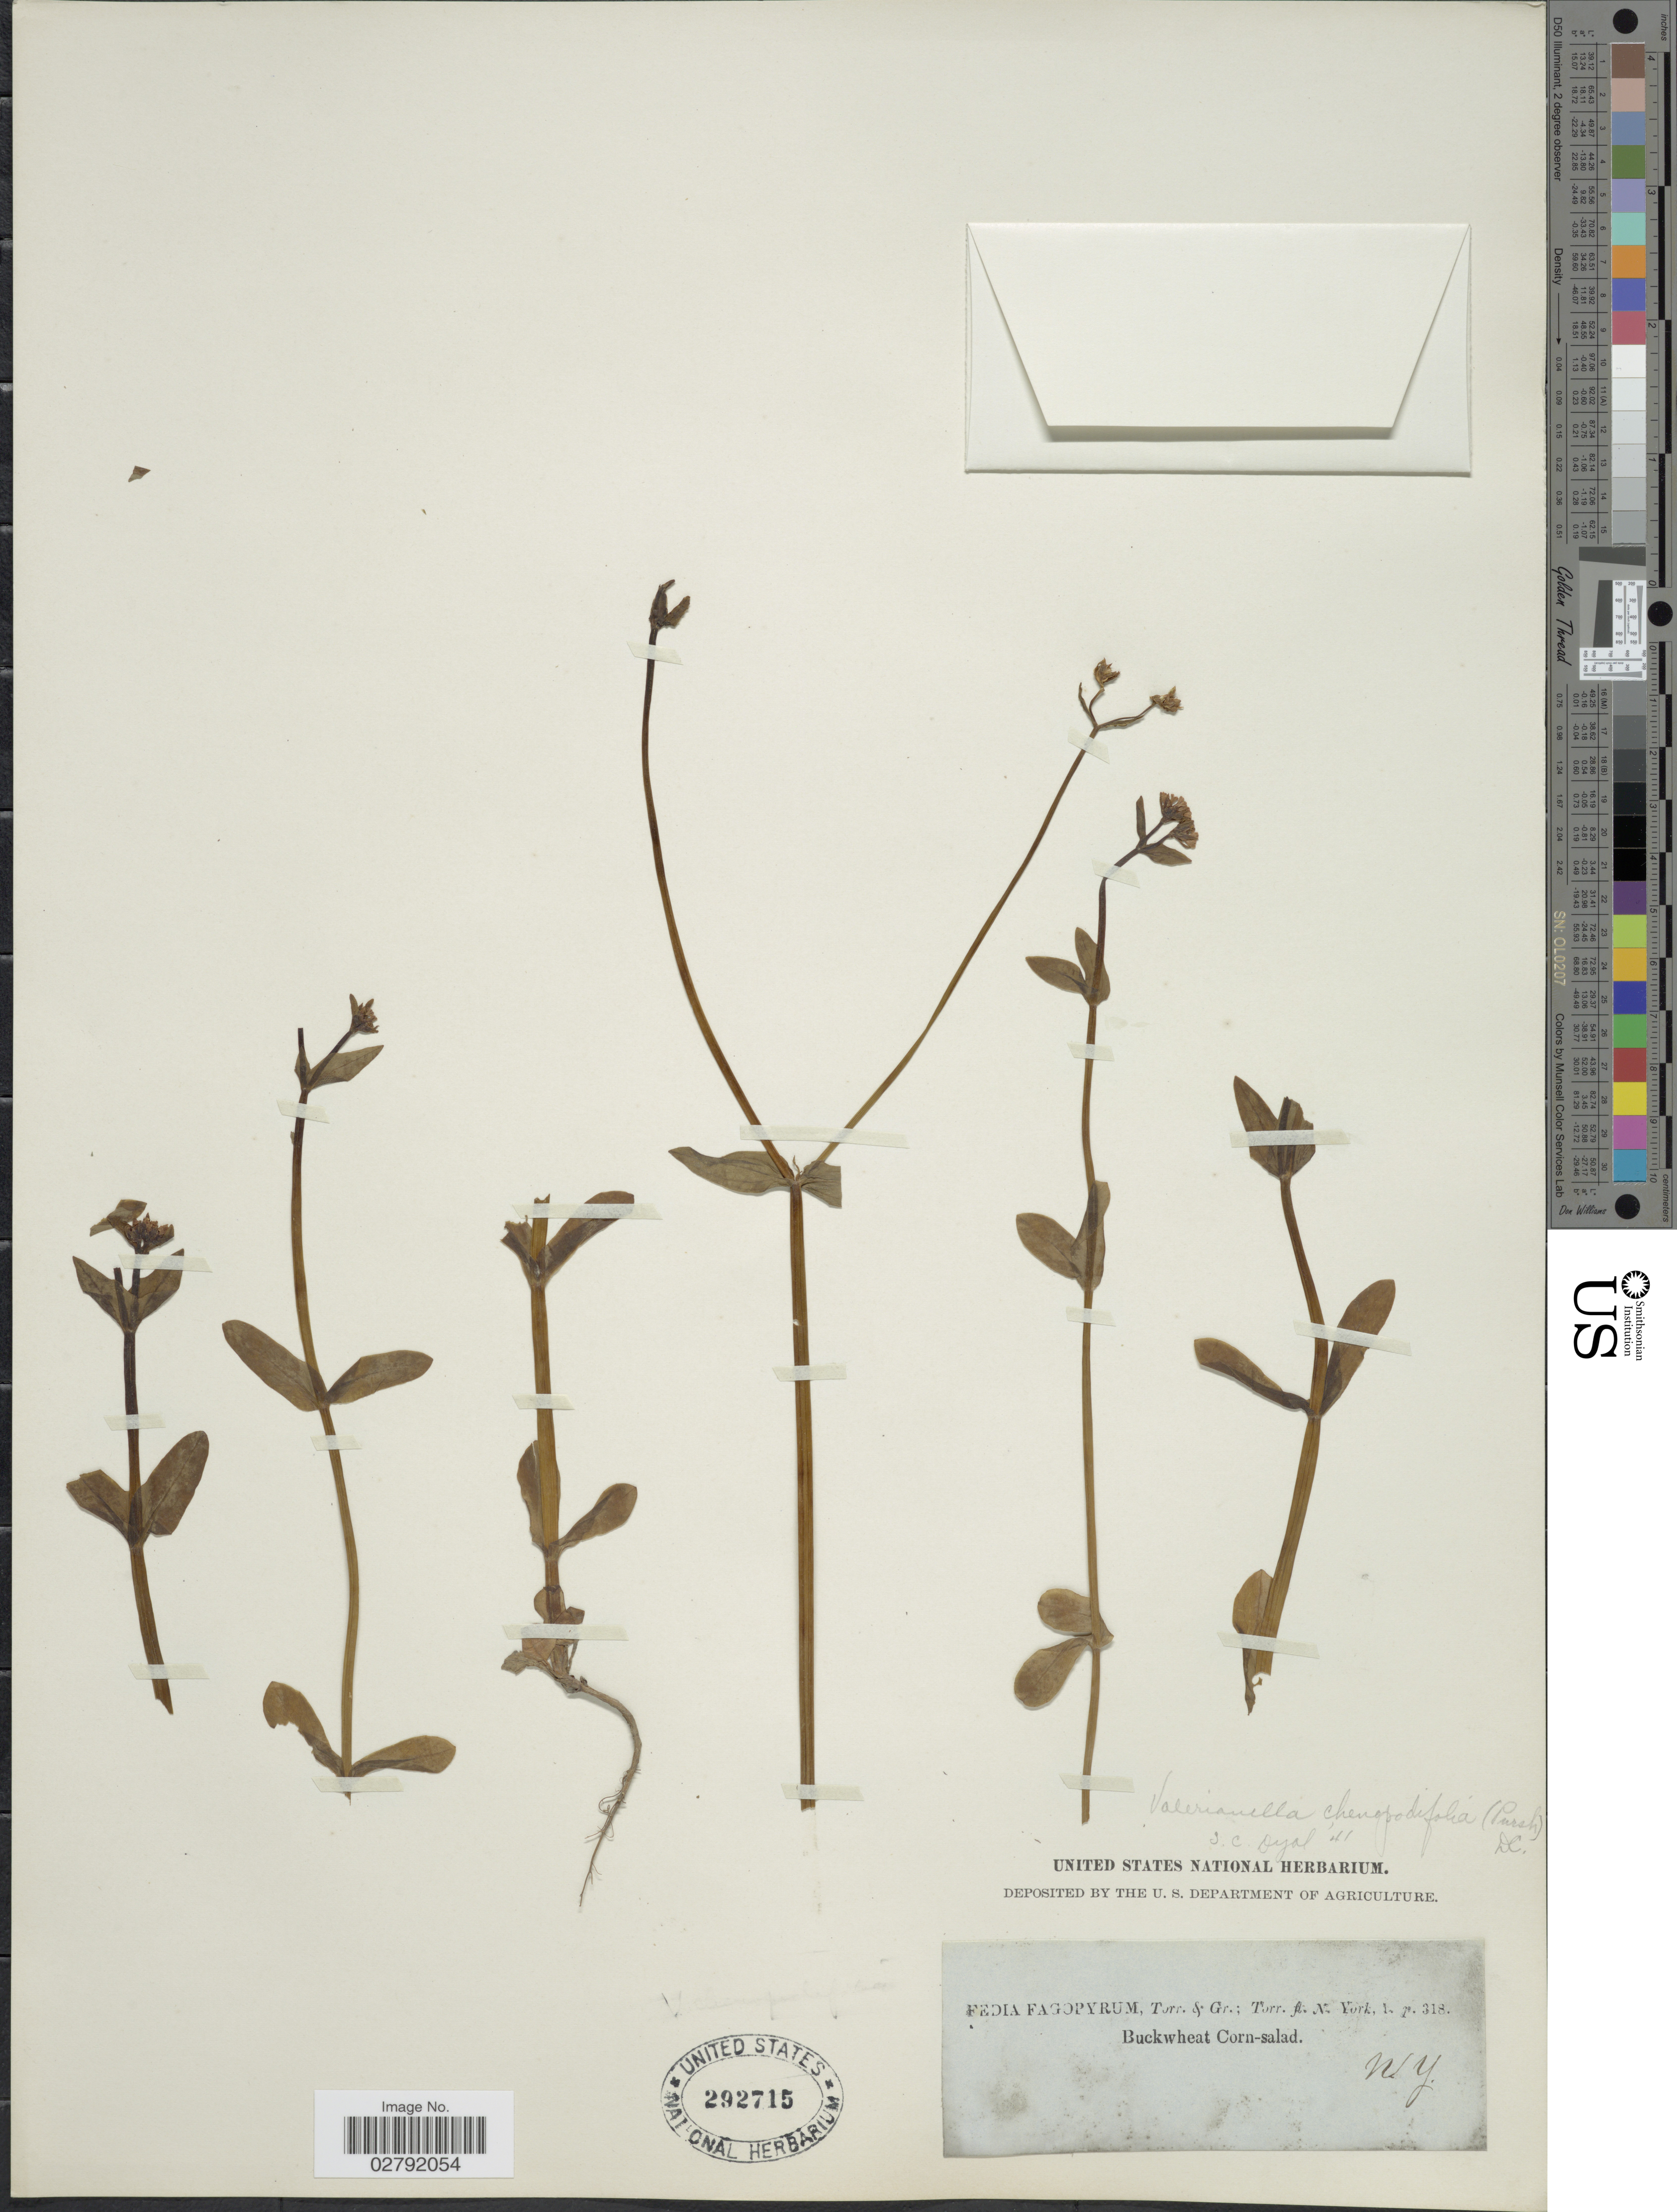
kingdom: Plantae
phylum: Tracheophyta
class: Magnoliopsida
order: Dipsacales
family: Caprifoliaceae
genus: Valerianella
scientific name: Valerianella chenopodifolia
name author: (Pursh) DC.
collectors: J. Torrey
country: United States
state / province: New York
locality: Buckwheat Corn-salad. [unsure placement]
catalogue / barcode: US 292715